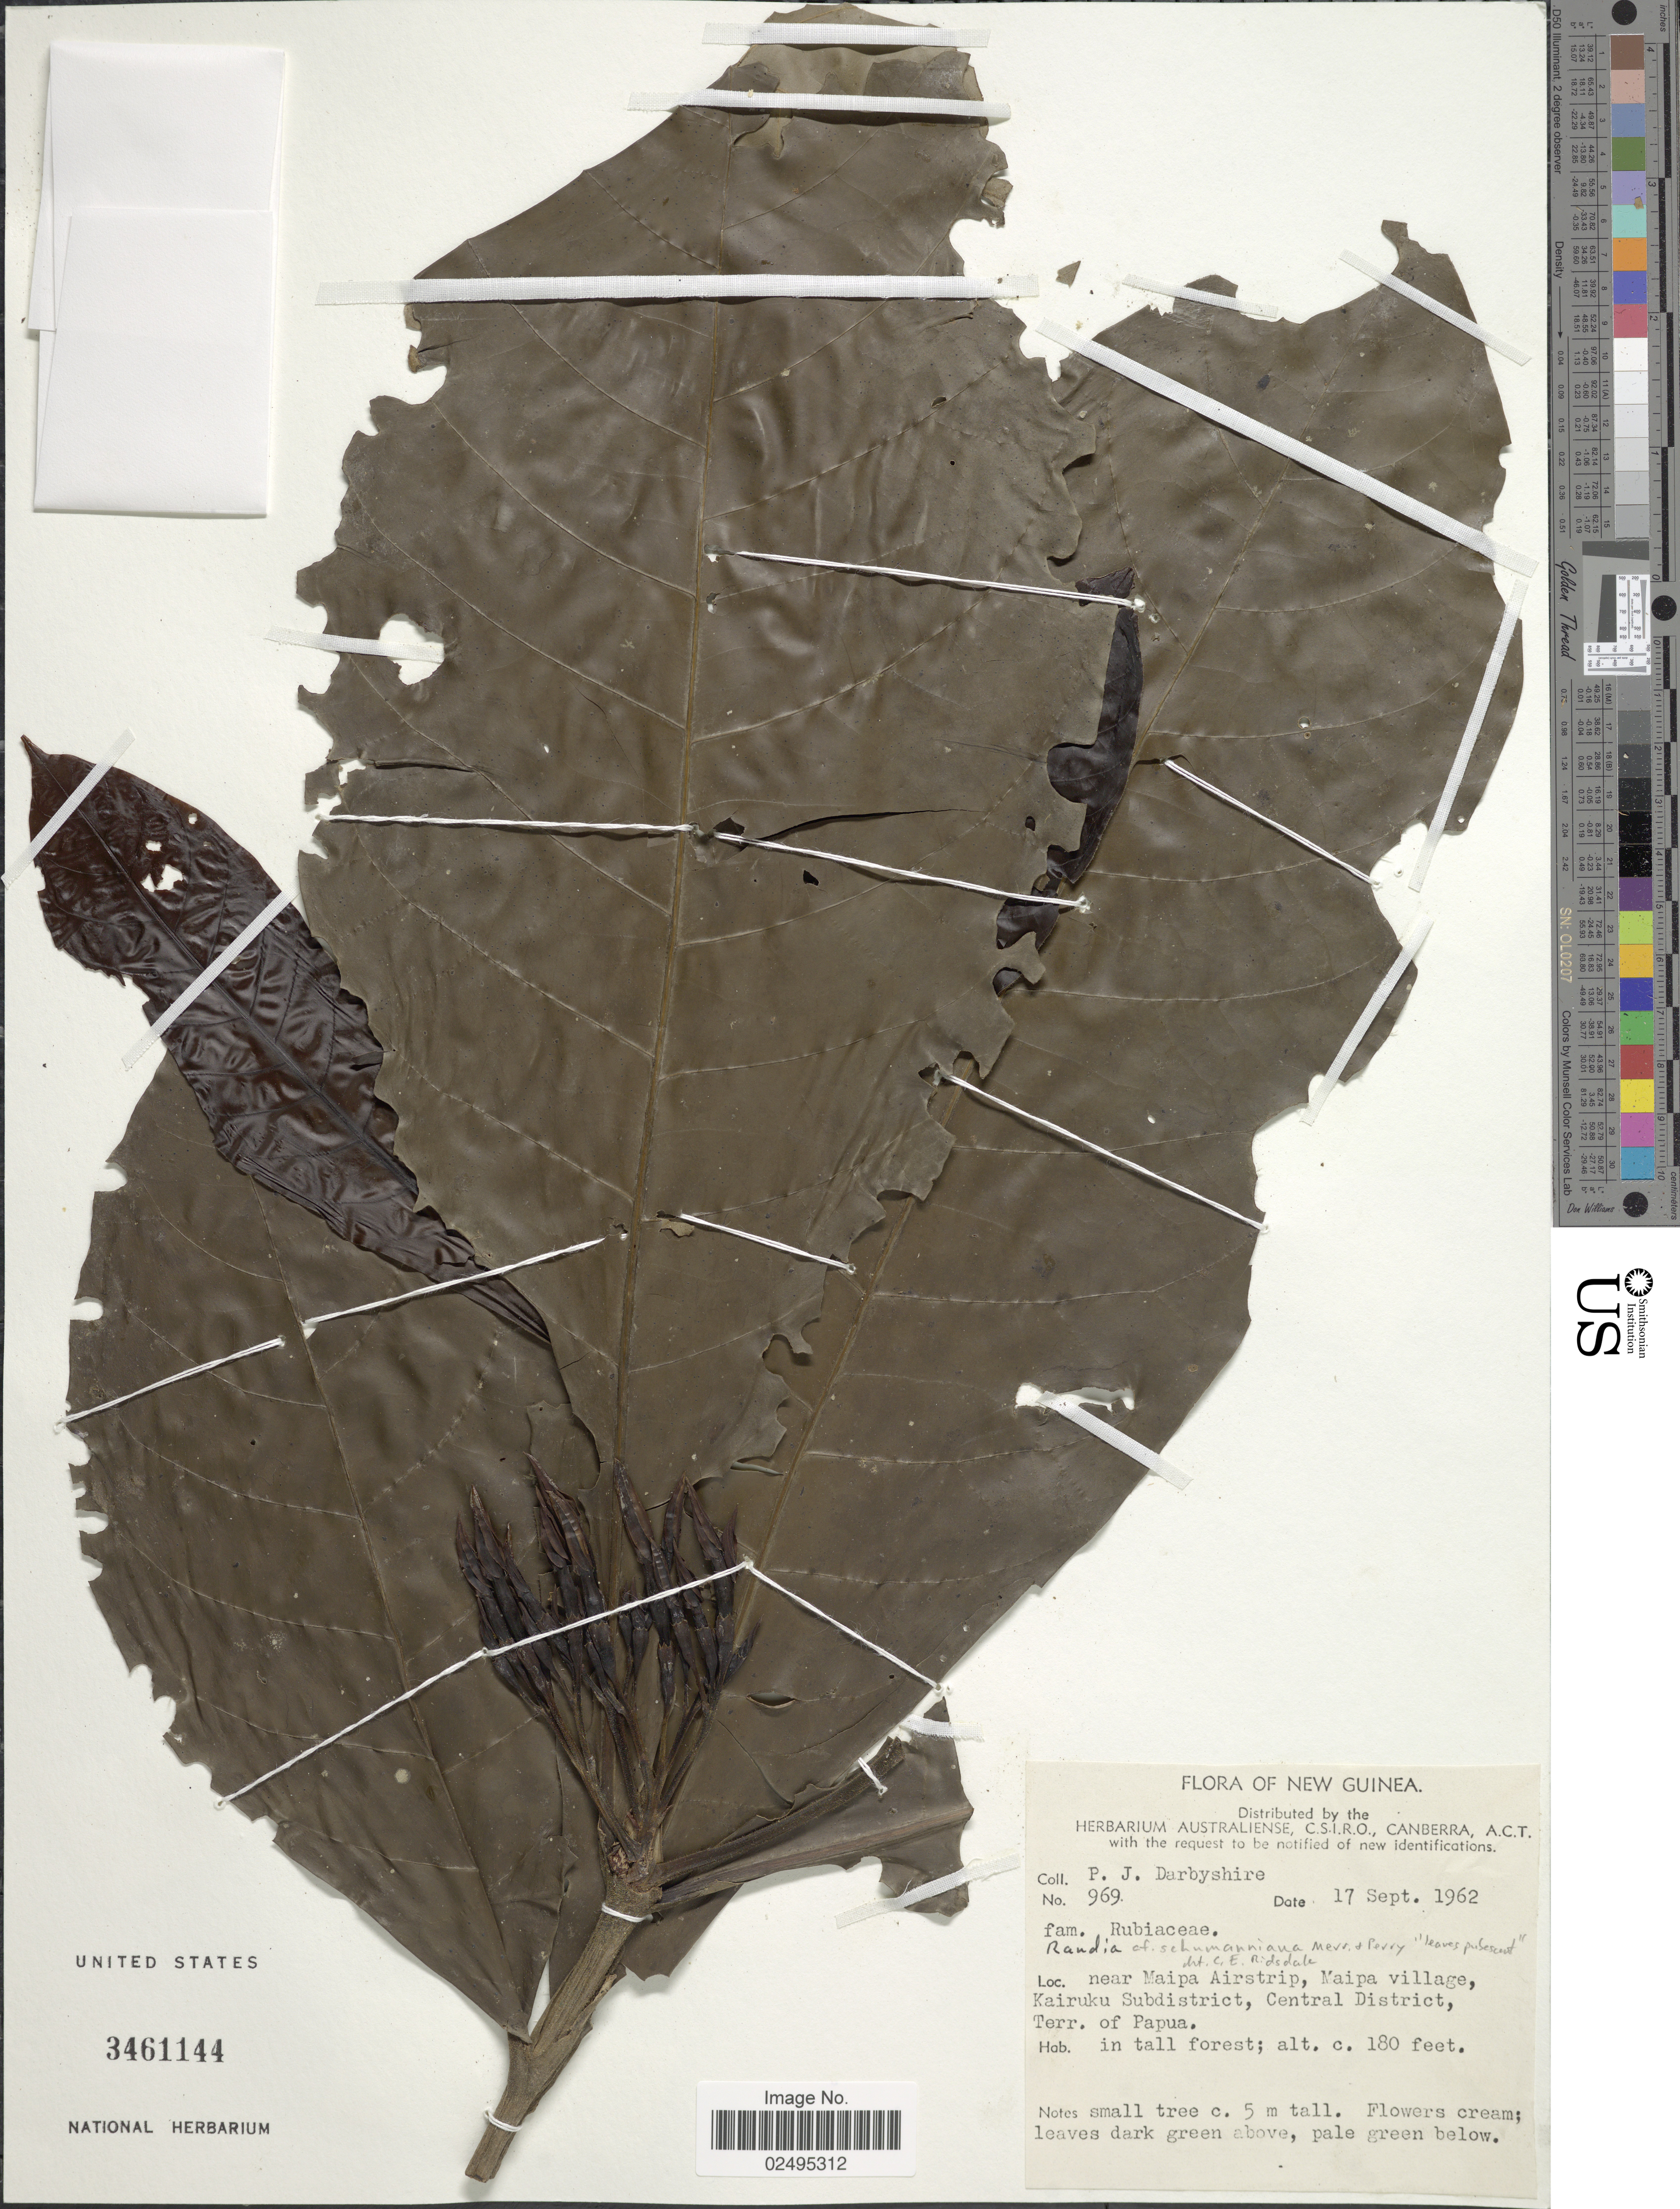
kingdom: Plantae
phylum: Tracheophyta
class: Magnoliopsida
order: Gentianales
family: Rubiaceae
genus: Randia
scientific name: Randia schumanniana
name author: Merr. & L.M. Perry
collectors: P. Darbyshire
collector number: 969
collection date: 1962-09-17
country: Papua New Guinea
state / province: Central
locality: Near Maipa Airstrip, Maipa village, Kairuku Subdistrict, Central District, Terr. of Papua, New Guinea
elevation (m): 55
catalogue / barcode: US 3461144